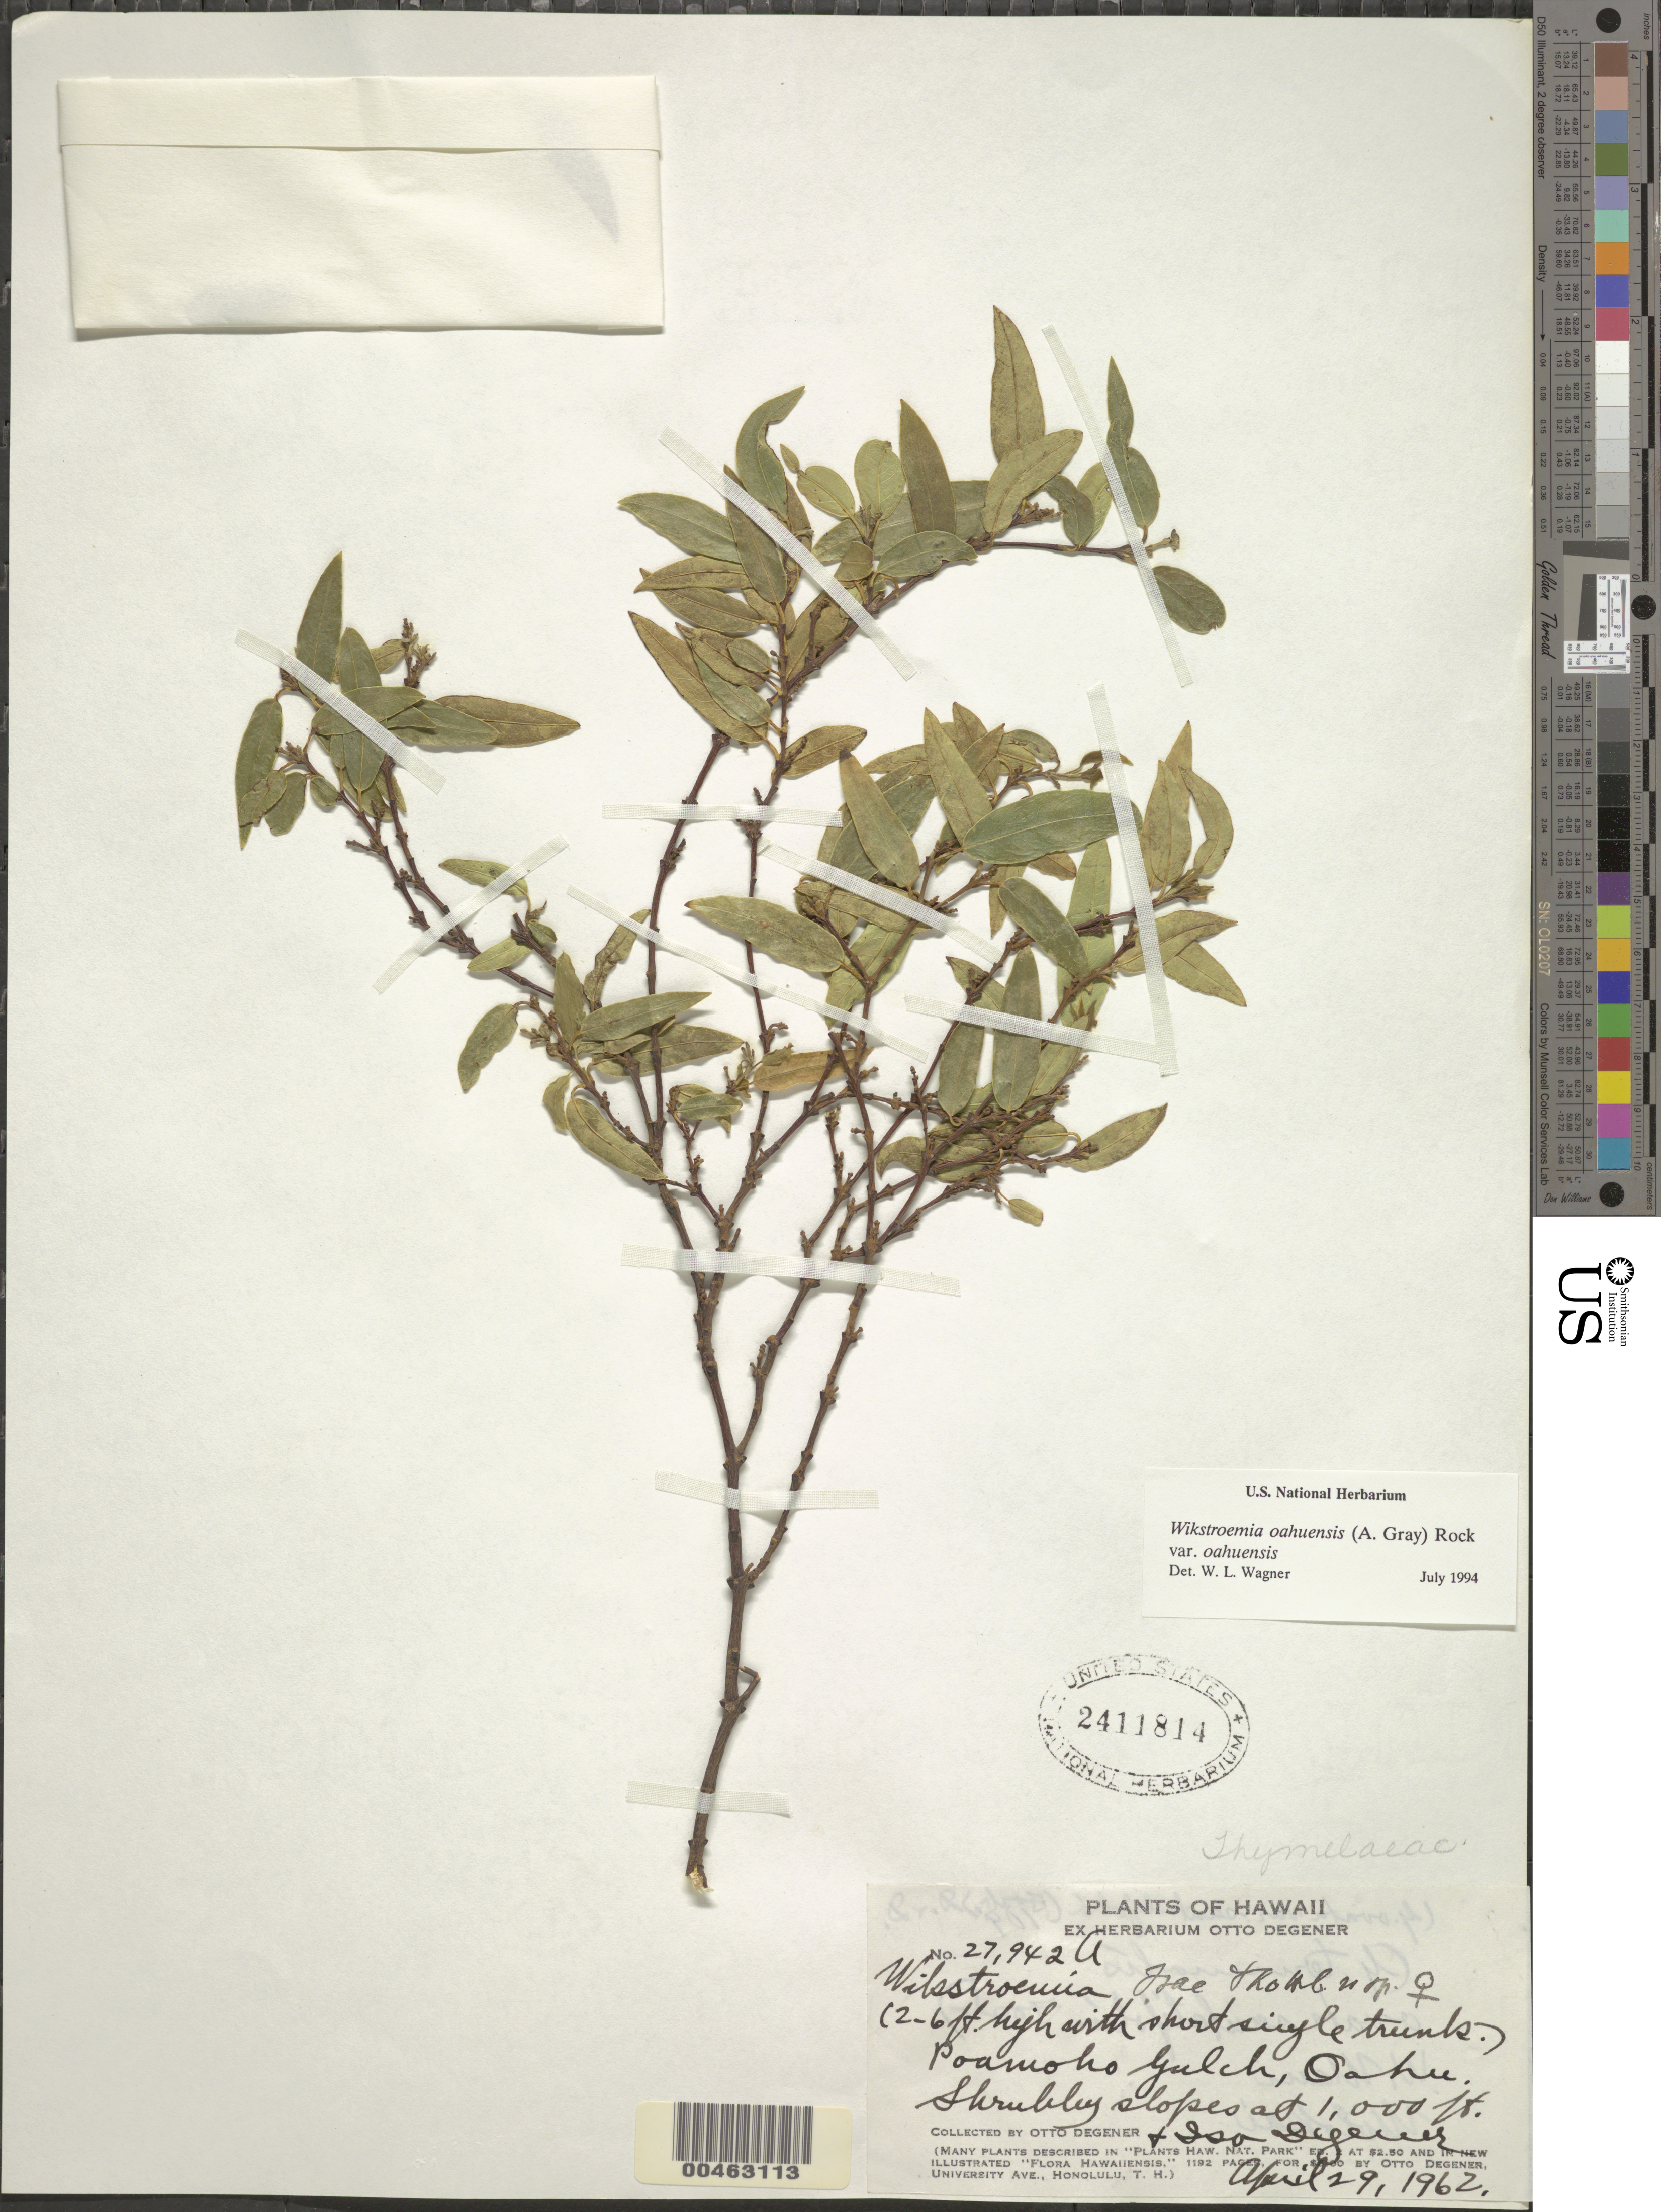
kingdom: Plantae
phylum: Tracheophyta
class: Magnoliopsida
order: Malvales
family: Thymelaeaceae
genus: Wikstroemia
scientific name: Wikstroemia oahuensis var. oahuensis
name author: (A. Gray) Rock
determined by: Wagner, W. L., (BOT), Smithsonian Institution - National Museum of Natural History (UNITED STATES)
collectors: O. Degener & I. Degener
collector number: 27942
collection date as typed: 29 Apr 1962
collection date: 1962-04-29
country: United States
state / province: Hawaii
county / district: Honolulu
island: Oahu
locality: Poamoho Gulch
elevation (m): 305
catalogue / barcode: US 2411814